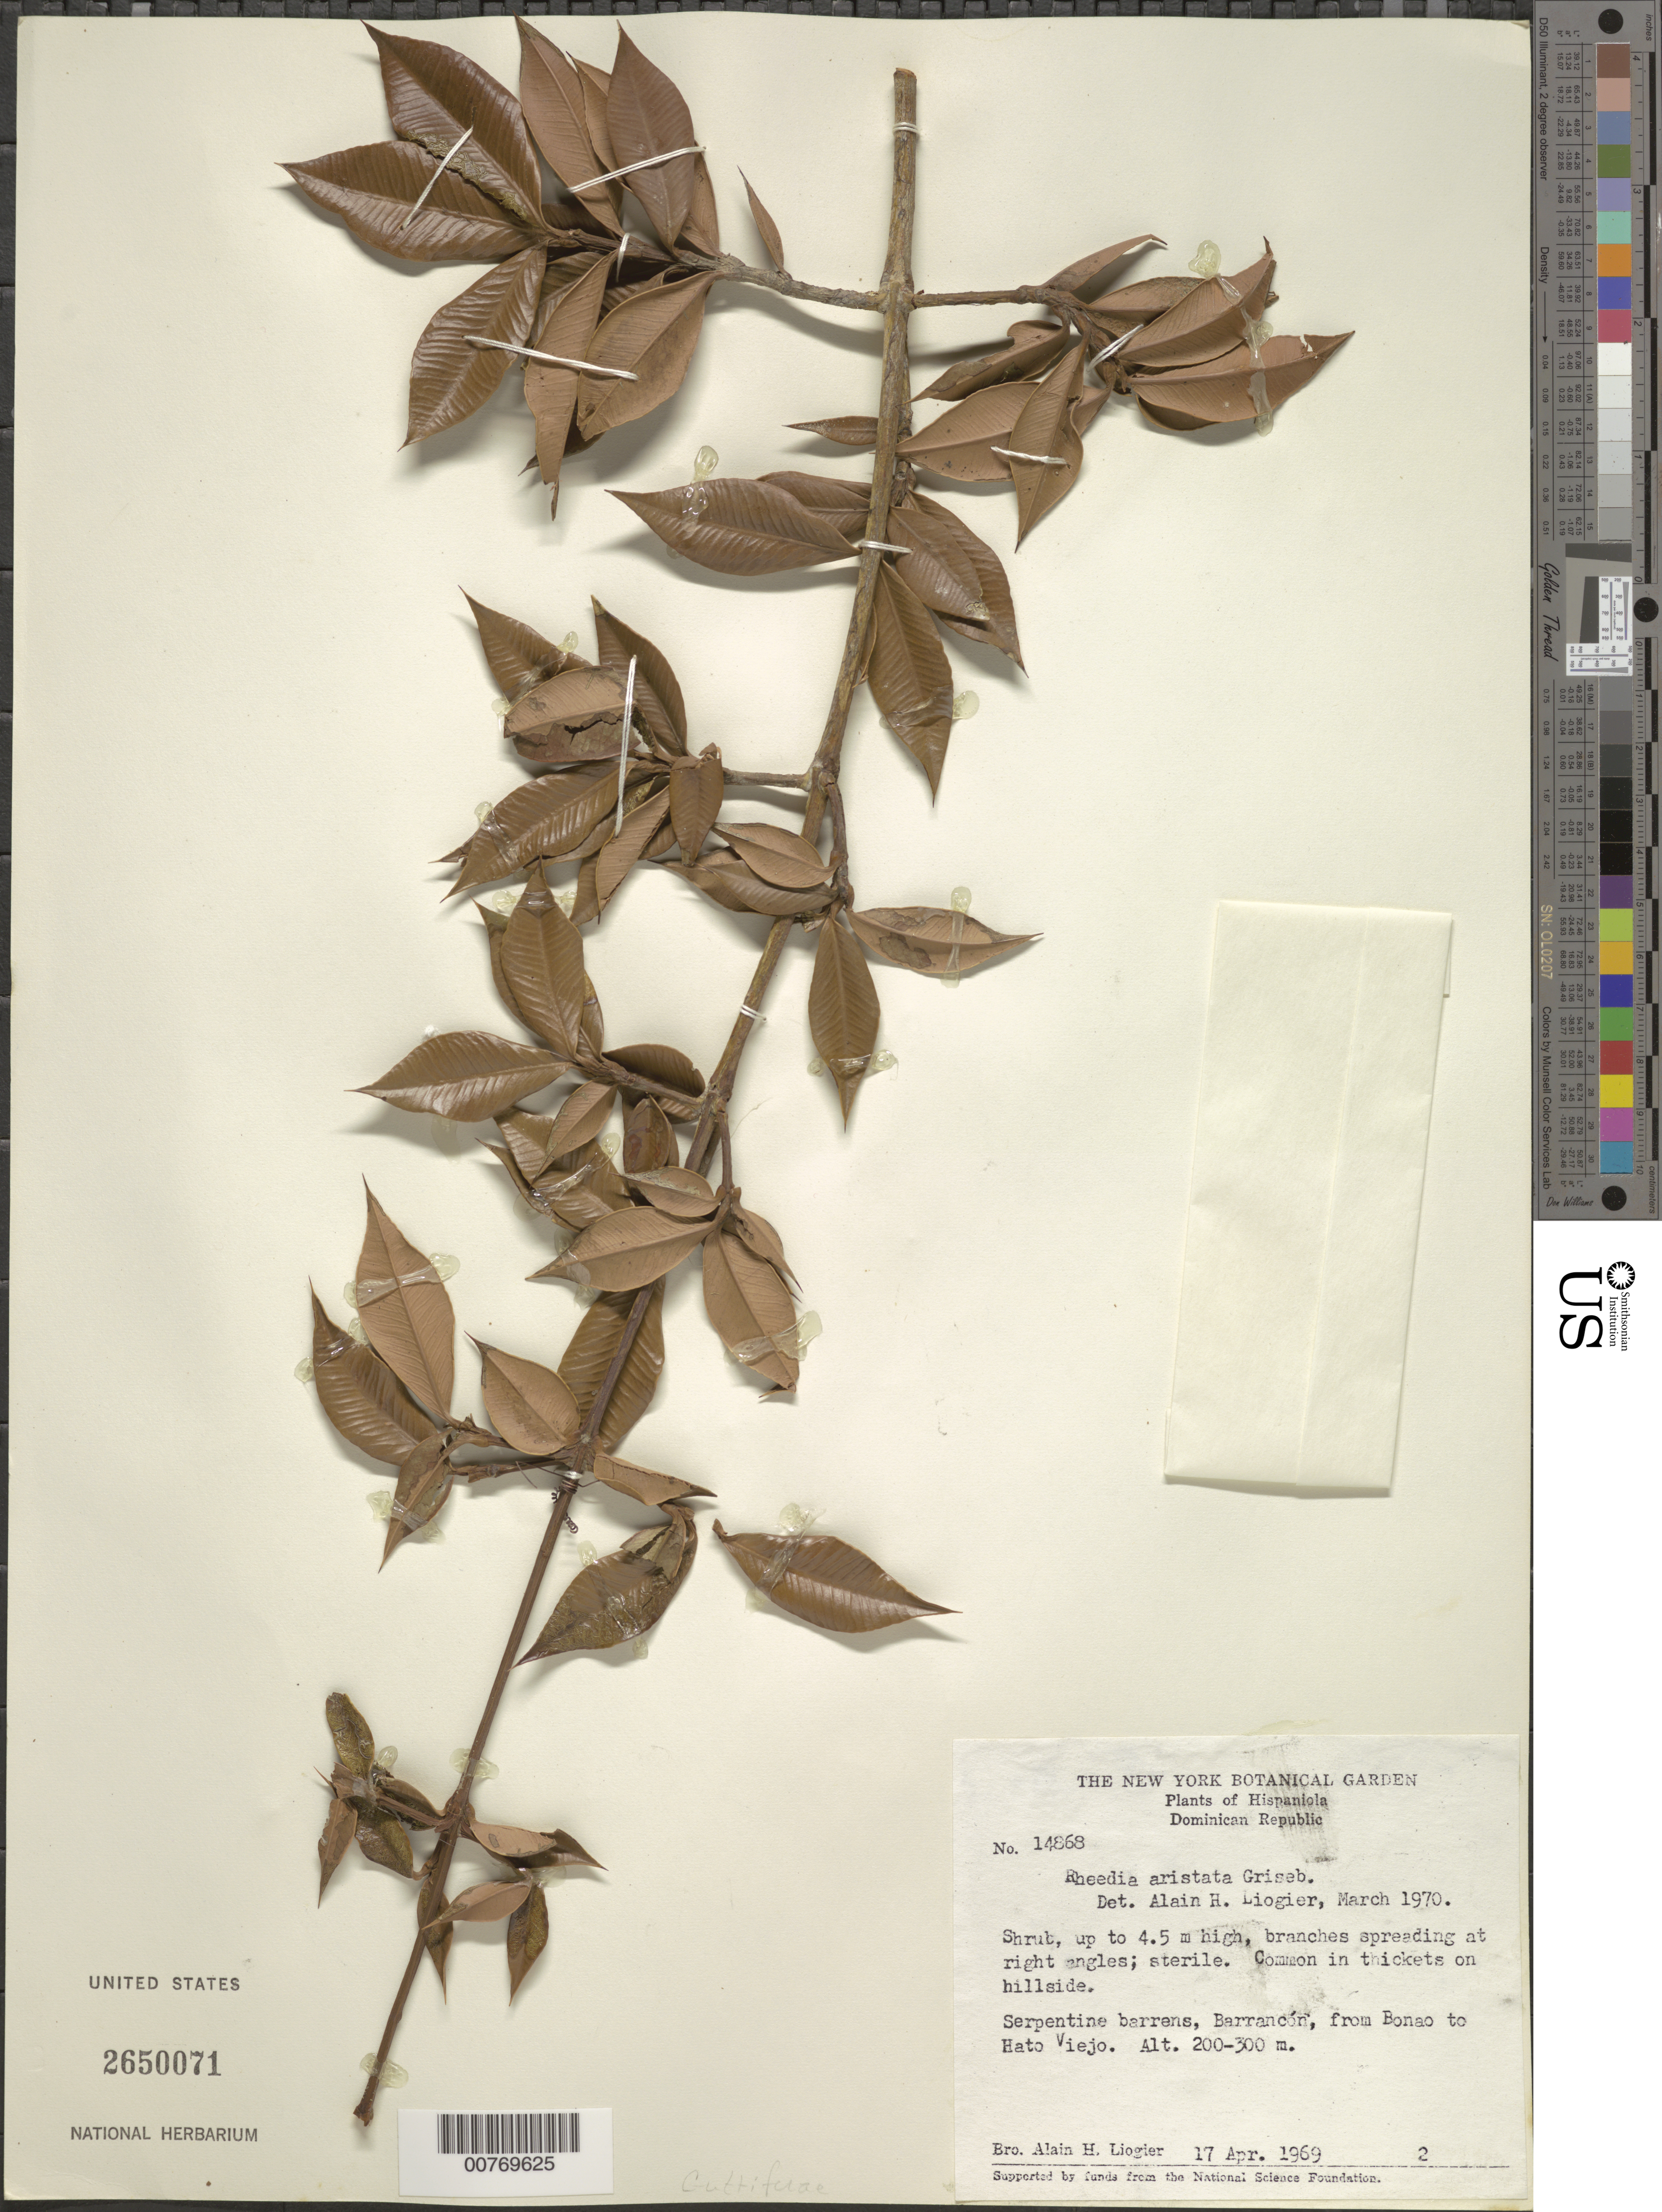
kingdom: Plantae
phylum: Tracheophyta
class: Magnoliopsida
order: Malpighiales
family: Clusiaceae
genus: Garcinia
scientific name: Garcinia aristata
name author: (Griseb.) Borhidi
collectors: A. H. Liogier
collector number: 14868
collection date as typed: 17 Apr 1969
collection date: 1969-04-17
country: Dominican Republic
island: Hispaniola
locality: Serpentine barrens, Barrancón, from Bonao to Hato Viejo.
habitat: Common in thickets on hillside.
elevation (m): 200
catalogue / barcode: US 2650071